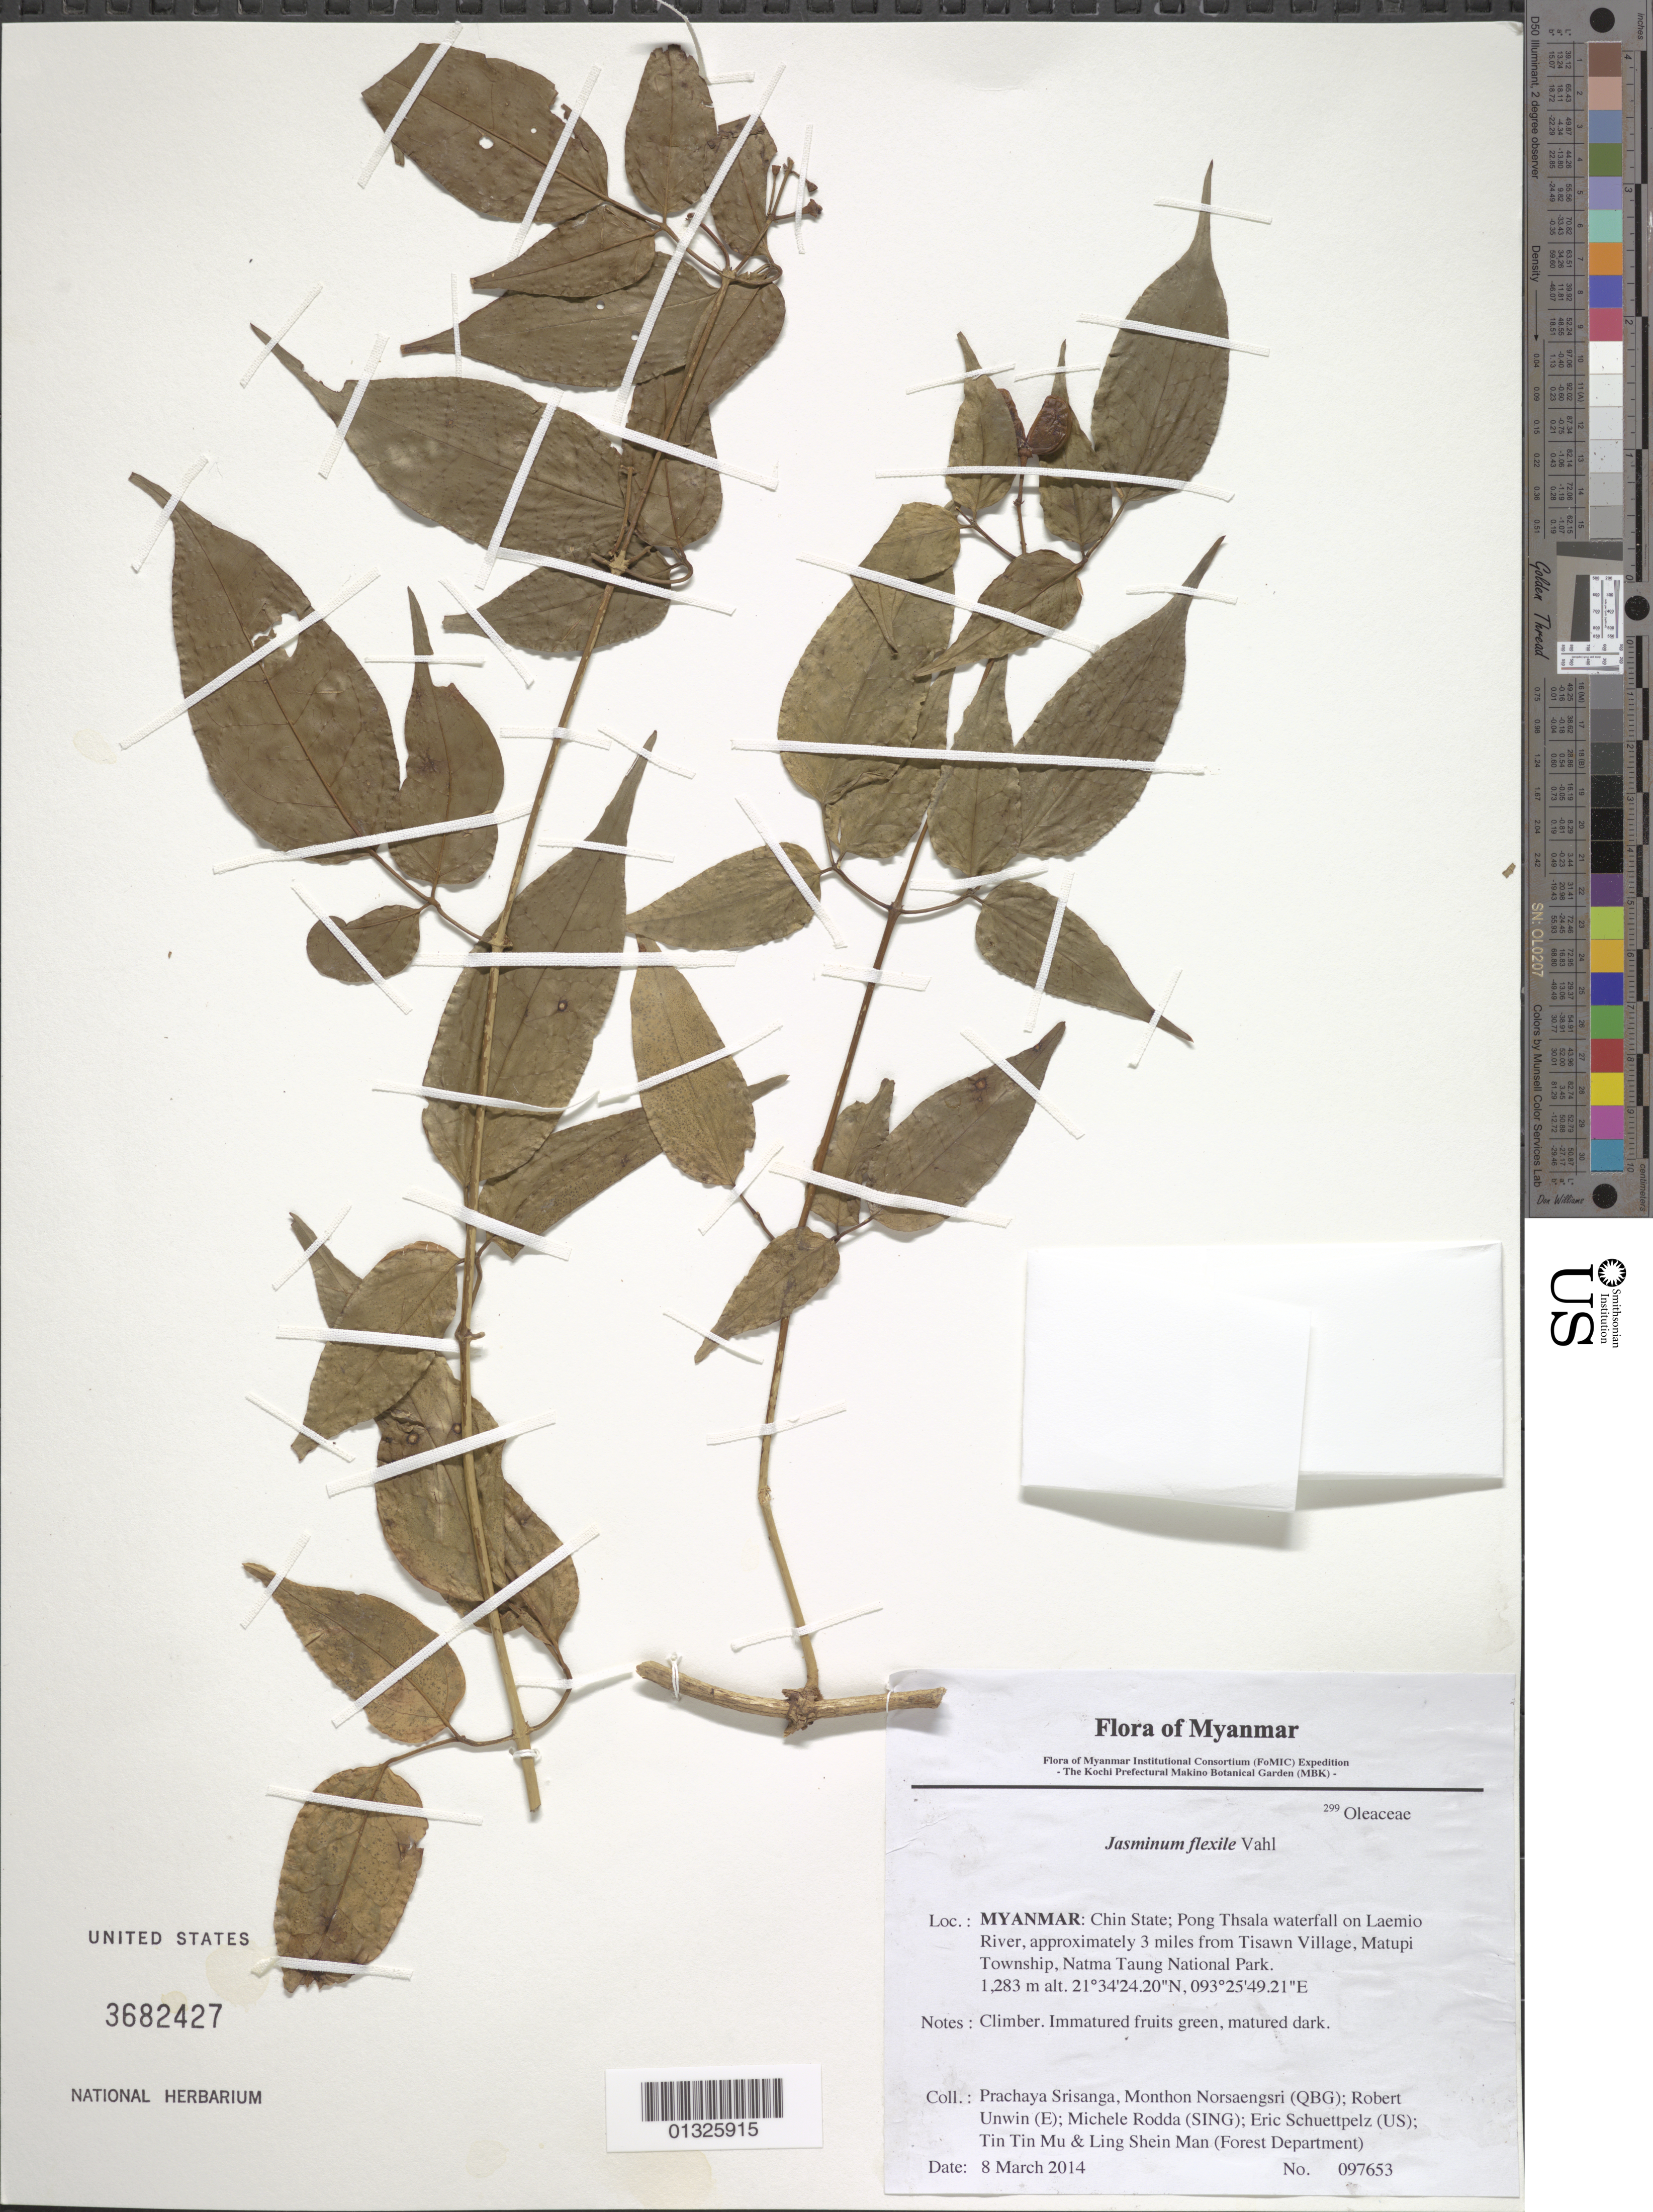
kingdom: Plantae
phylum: Tracheophyta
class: Magnoliopsida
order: Lamiales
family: Oleaceae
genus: Jasminum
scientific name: Jasminum flexile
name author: Vahl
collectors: P. Srisanga, M. Norsaengsri, R. Unwin, M. Rodda, E. Schuettpelz, Tin Tin Mu & Ling Shein Man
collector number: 97653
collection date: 2014-03-08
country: Myanmar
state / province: Chin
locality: Pong Thsala waterfall on Laemio River, approximately 3 miles from Tisawn Village, Matupi Township, Natma Taung National Park.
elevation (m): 1283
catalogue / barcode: US 3682427